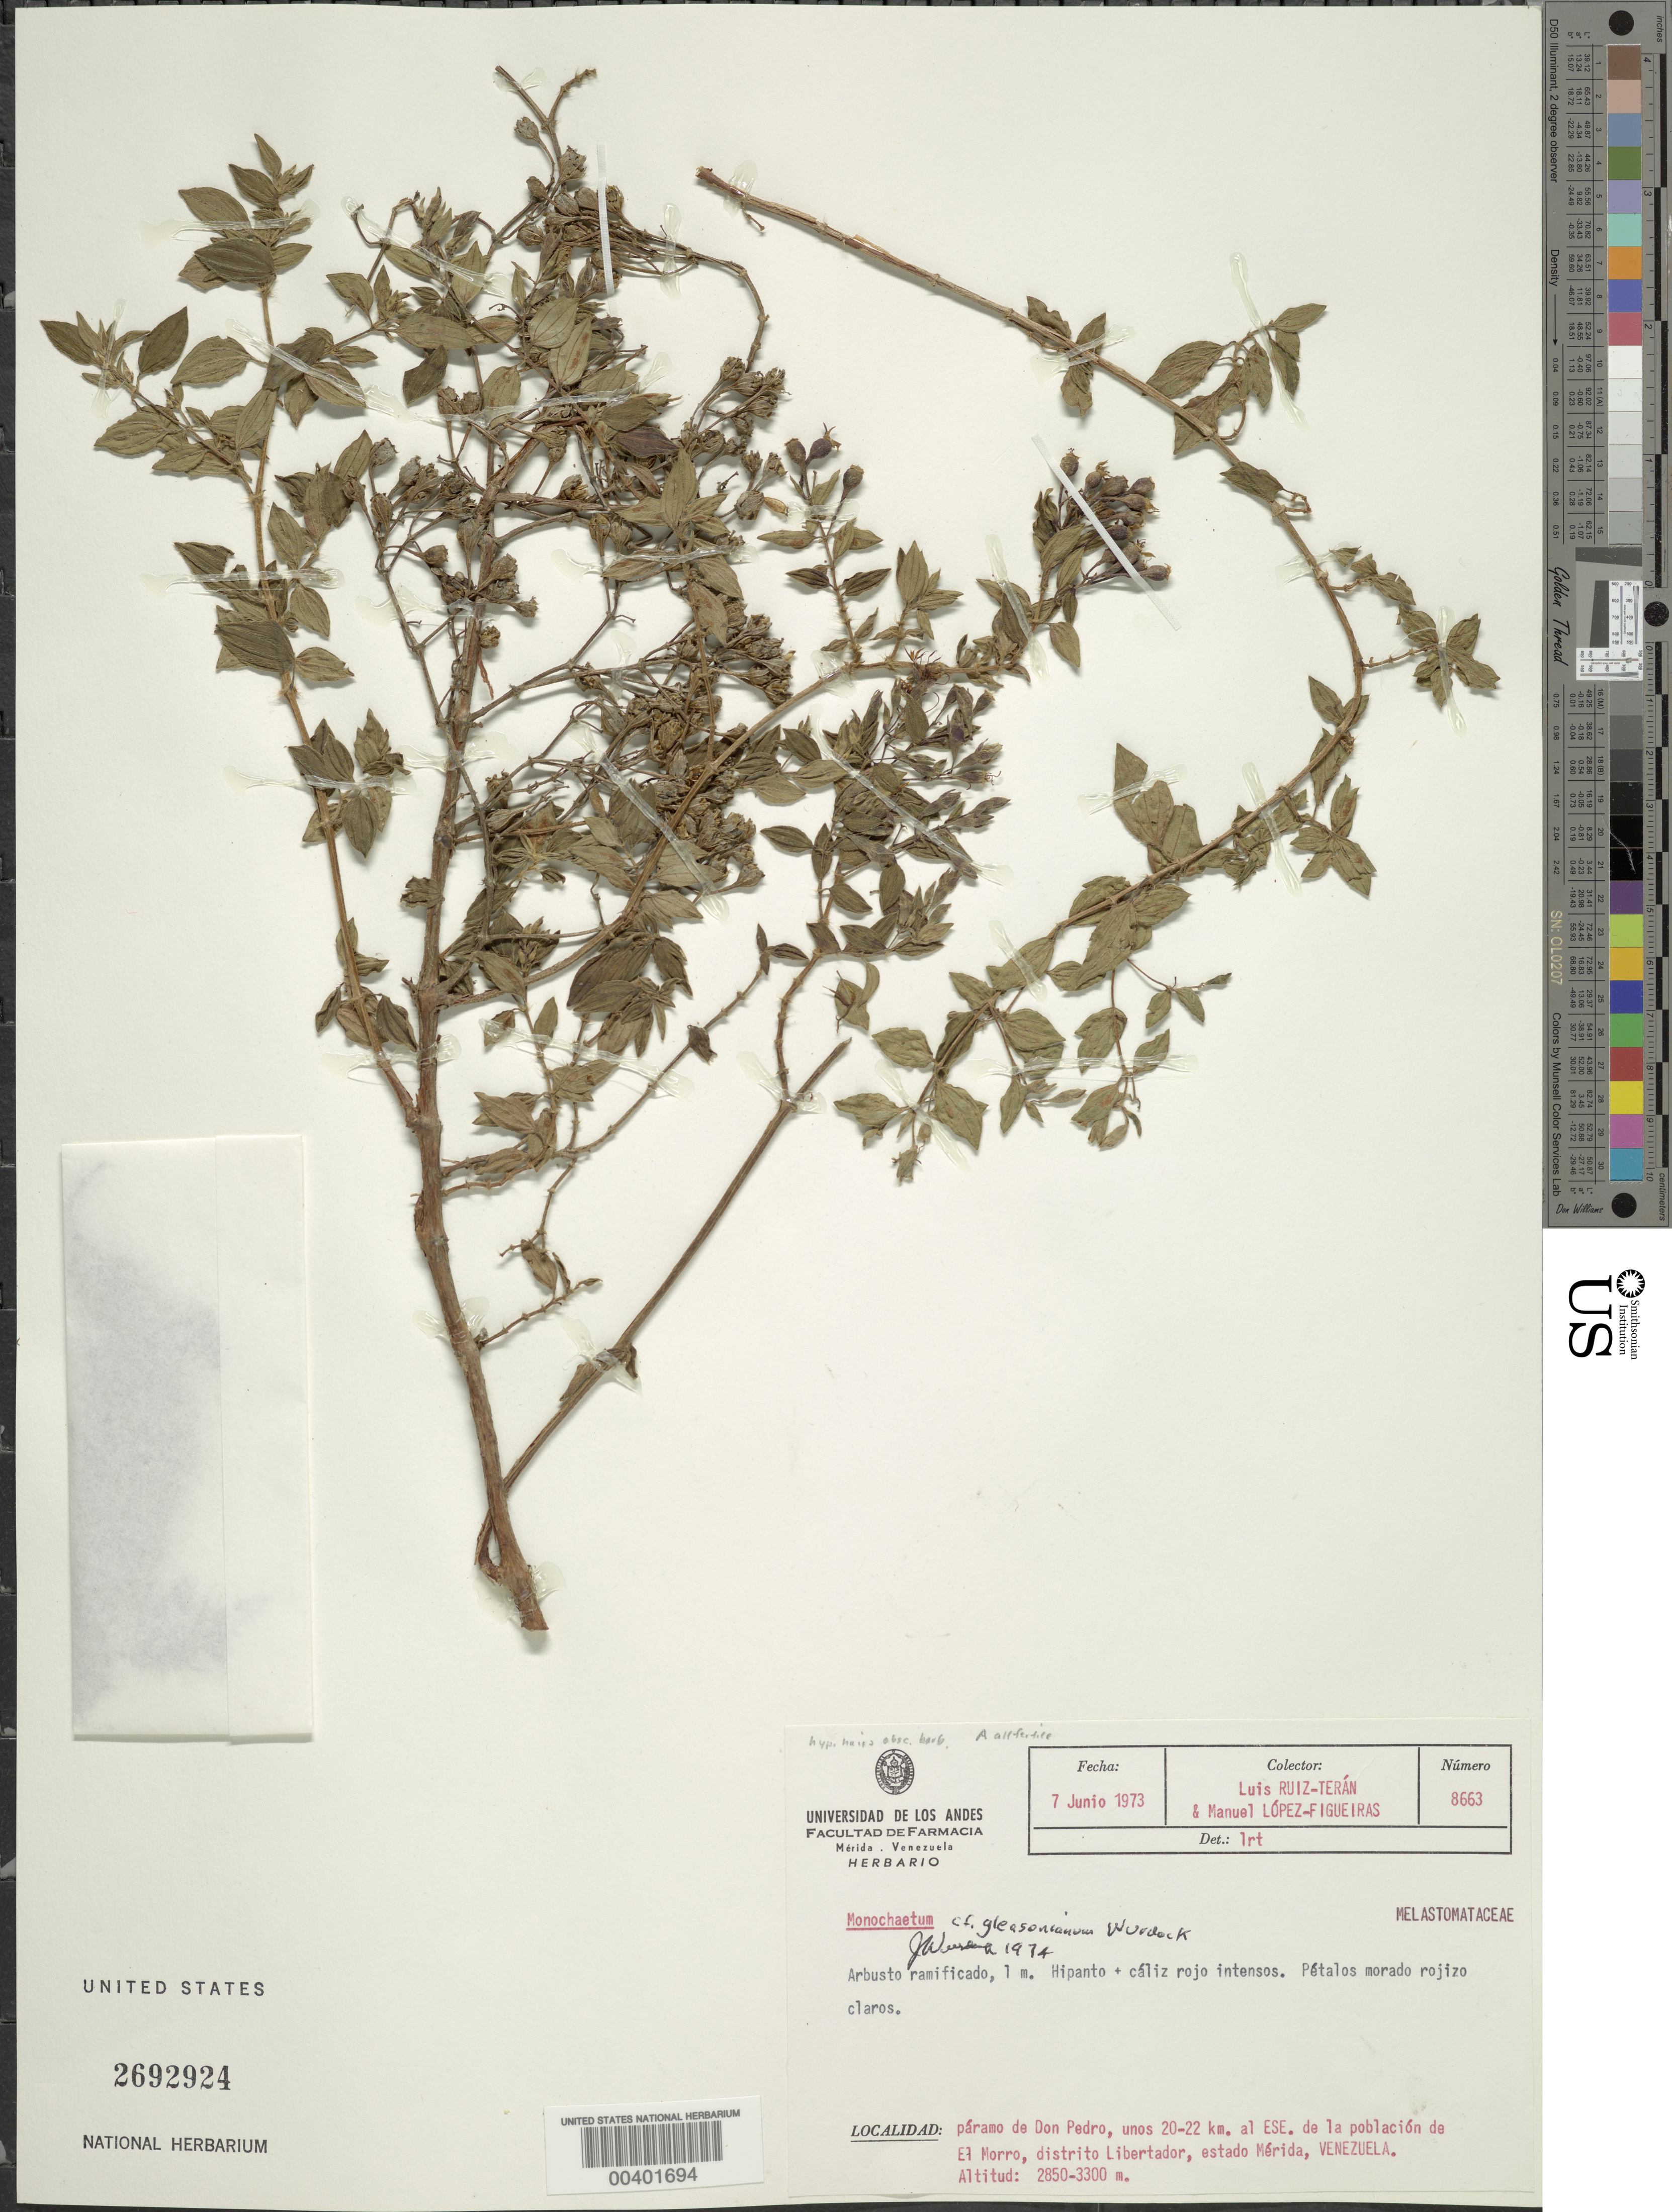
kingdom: Plantae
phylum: Tracheophyta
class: Magnoliopsida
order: Myrtales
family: Melastomataceae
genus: Monochaetum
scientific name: Monochaetum gleasonianum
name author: Wurdack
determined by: Wurdack, John J., (US), US (UNITED STATES)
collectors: L. E. Ruíz-Terán & M. López Figueiras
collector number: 8663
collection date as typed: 07 Jun 1973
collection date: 1973-06-07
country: Venezuela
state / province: Mérida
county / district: Libertador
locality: Páramo de Don Pedro, unos 20-22 km. al ESE. de la población de El Morro. Don Pedro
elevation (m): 2850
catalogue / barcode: US 2692924